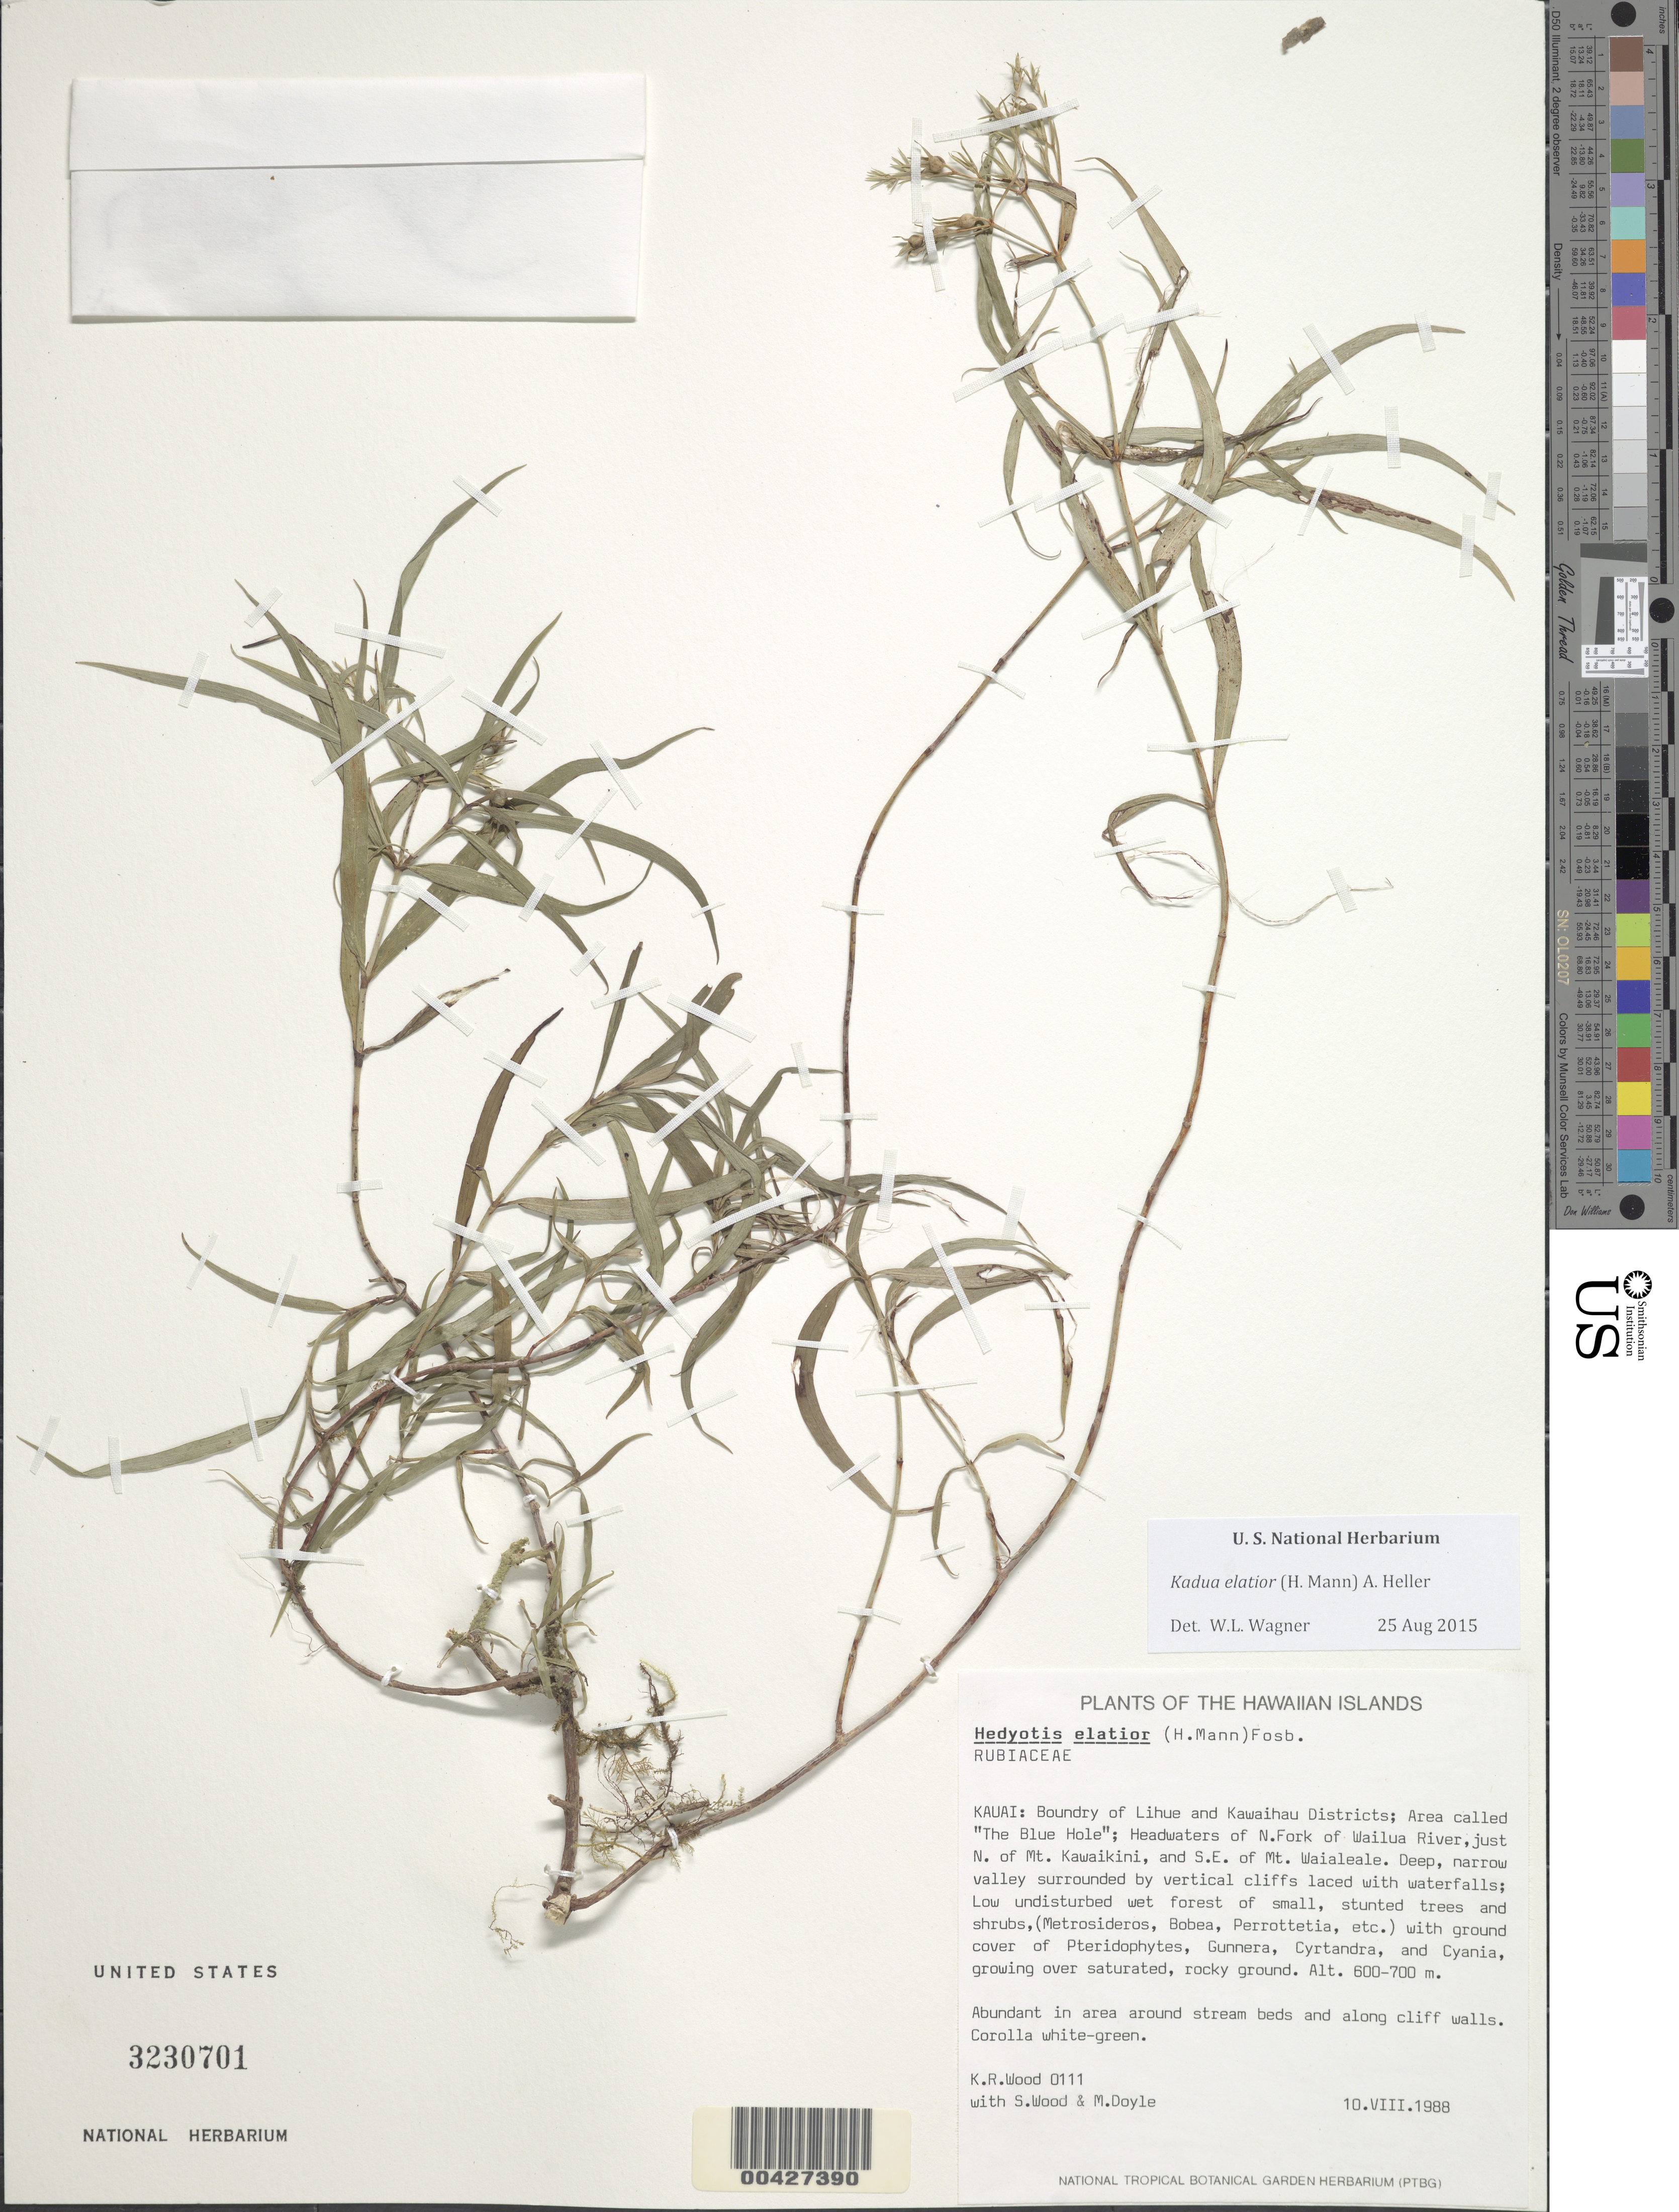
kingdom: Plantae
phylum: Tracheophyta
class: Magnoliopsida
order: Gentianales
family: Rubiaceae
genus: Kadua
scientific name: Kadua elatior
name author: (H. Mann) A. Heller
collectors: K. R. Wood, S. Wood & M. Doyle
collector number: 0111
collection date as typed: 10 Aug 1988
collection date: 1988-08-10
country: United States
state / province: Hawaii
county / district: Kauai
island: Kaua'i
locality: Boundary of Lihue and Kawaihau Dists.; The Blue Hole; Hdwtrs. of N Fk. of Wailua Riv., N of Mt Kawaikini, SE of Mt Waialeale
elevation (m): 600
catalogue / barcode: US 3230701